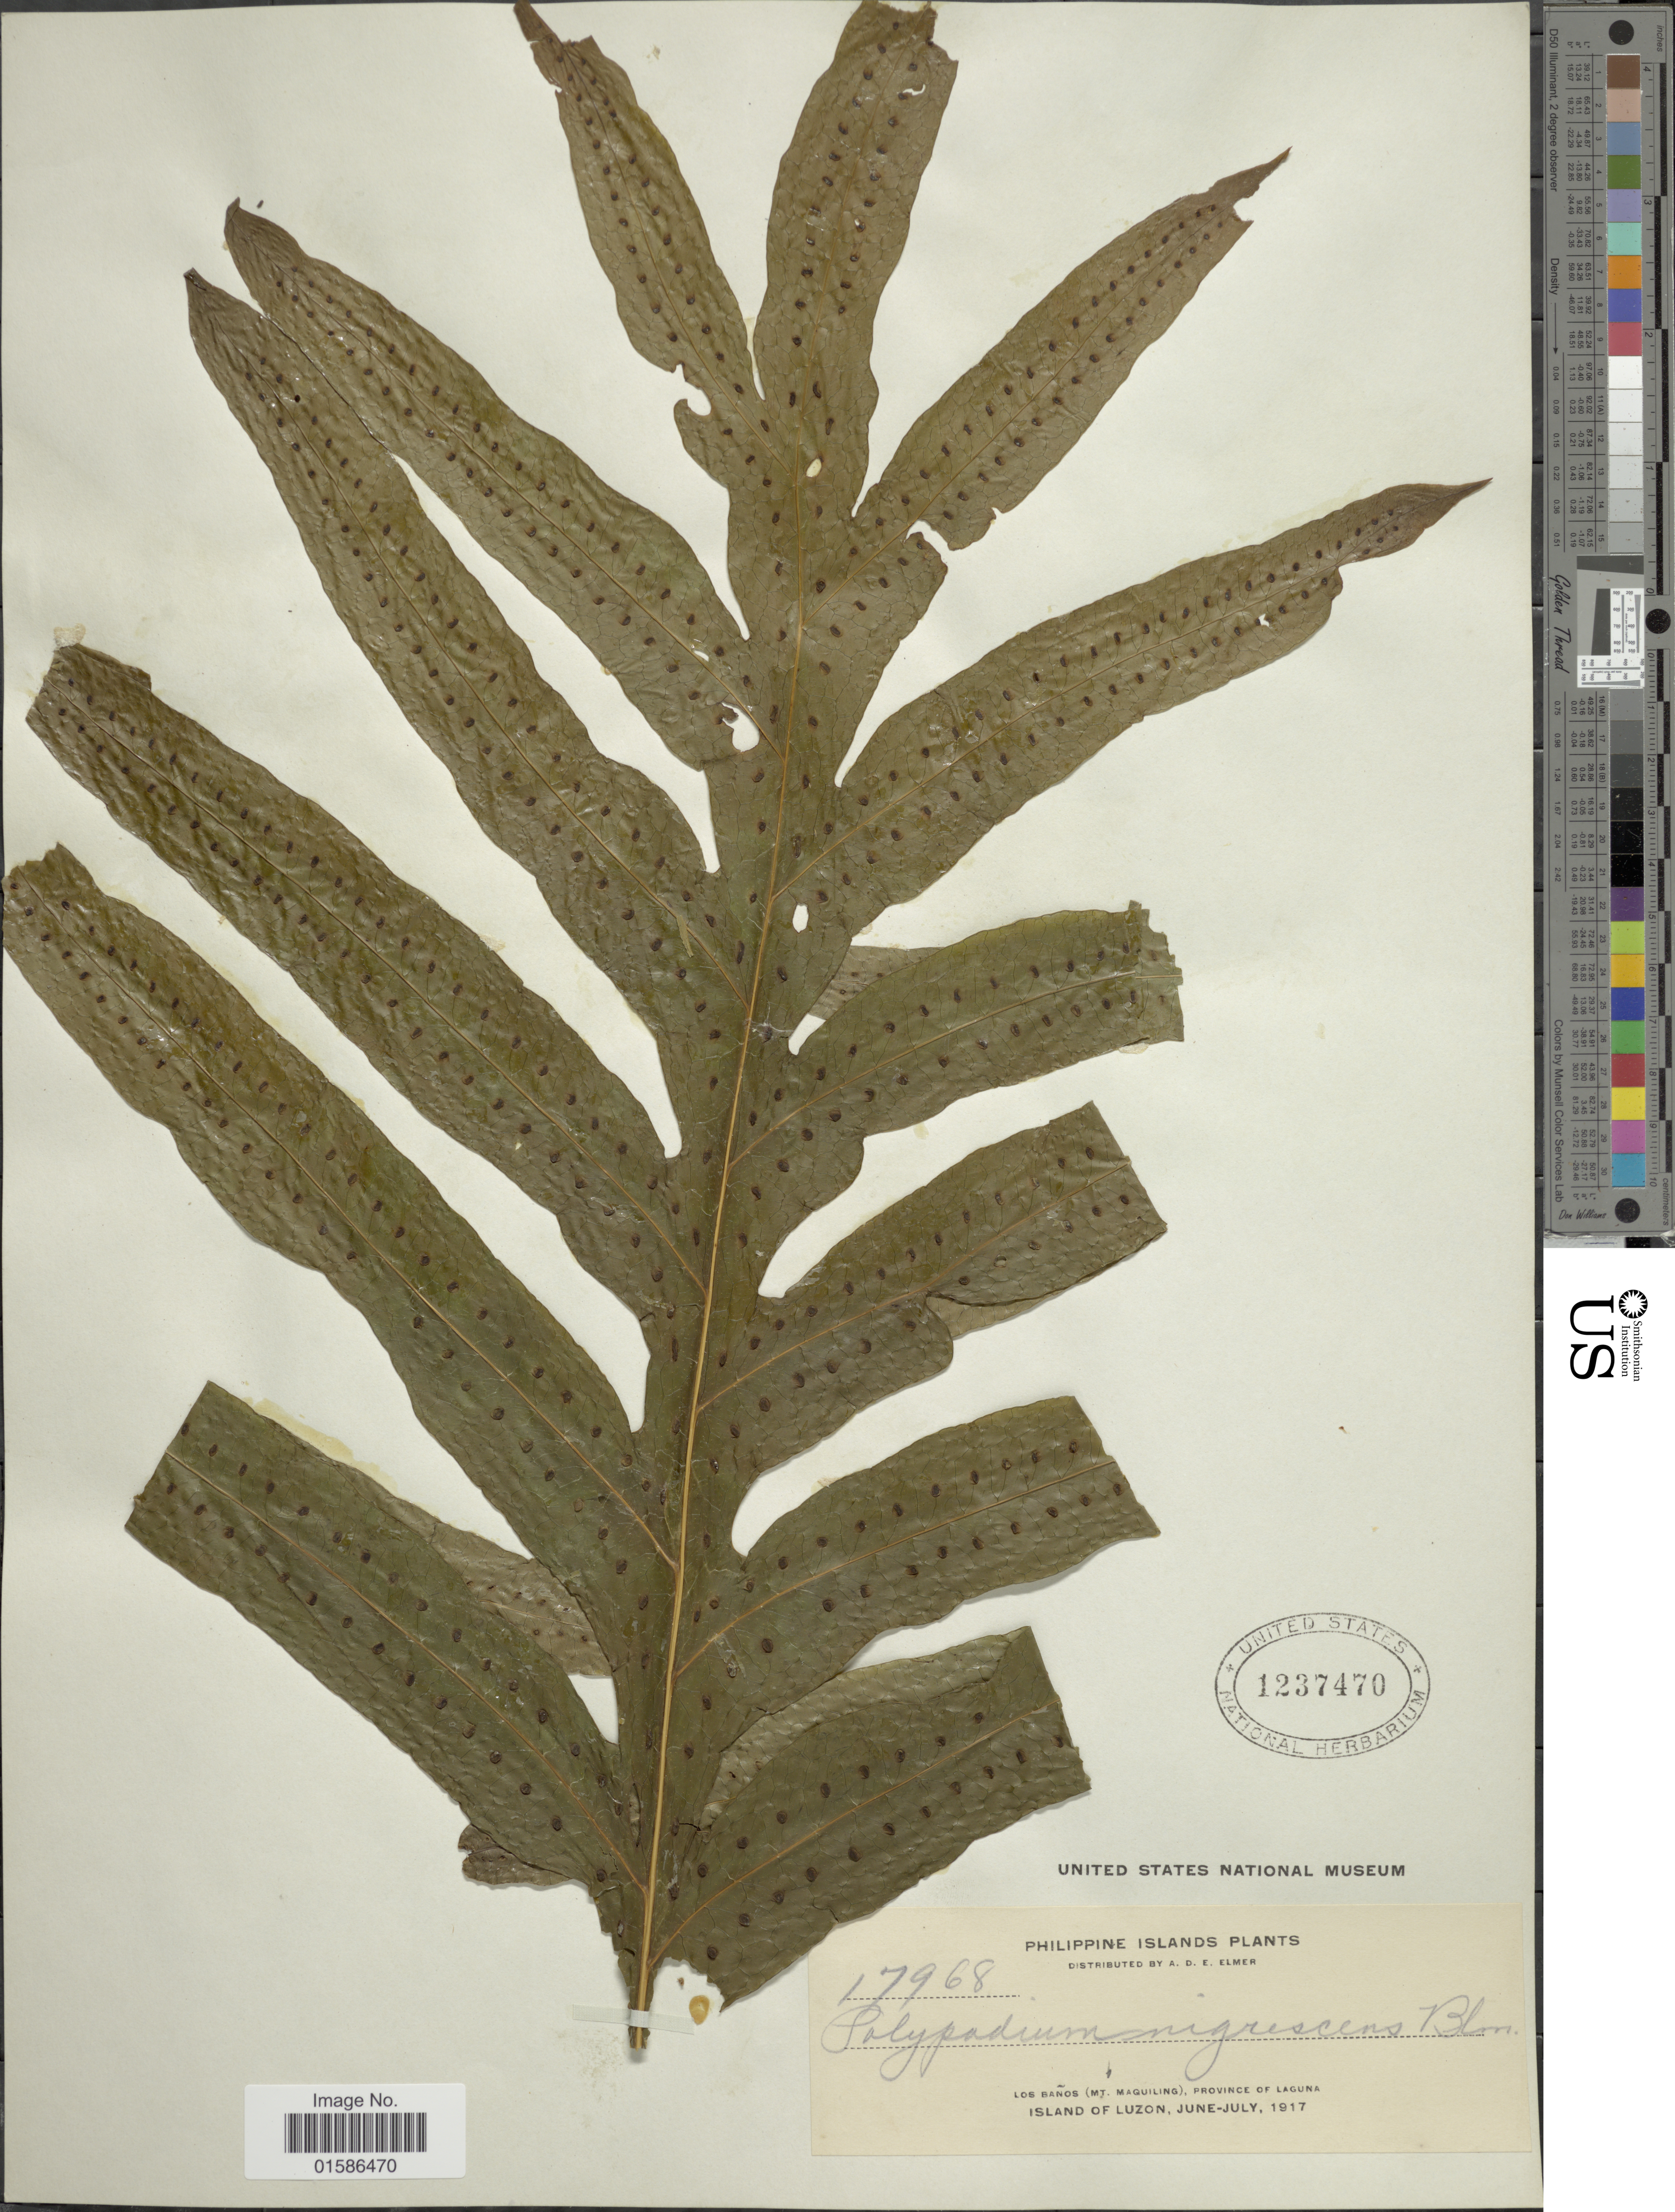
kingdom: Plantae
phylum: Tracheophyta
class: Polypodiopsida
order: Polypodiales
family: Polypodiaceae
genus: Microsorum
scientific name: Microsorum membranifolium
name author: (R. Br.) Ching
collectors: A. D. E. Elmer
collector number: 17968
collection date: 1917-06/1917-07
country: Philippines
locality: Philippine Island, Los Baños (Mt Maquiling), Province of Laguna, Island of Luzon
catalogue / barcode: US 1237470